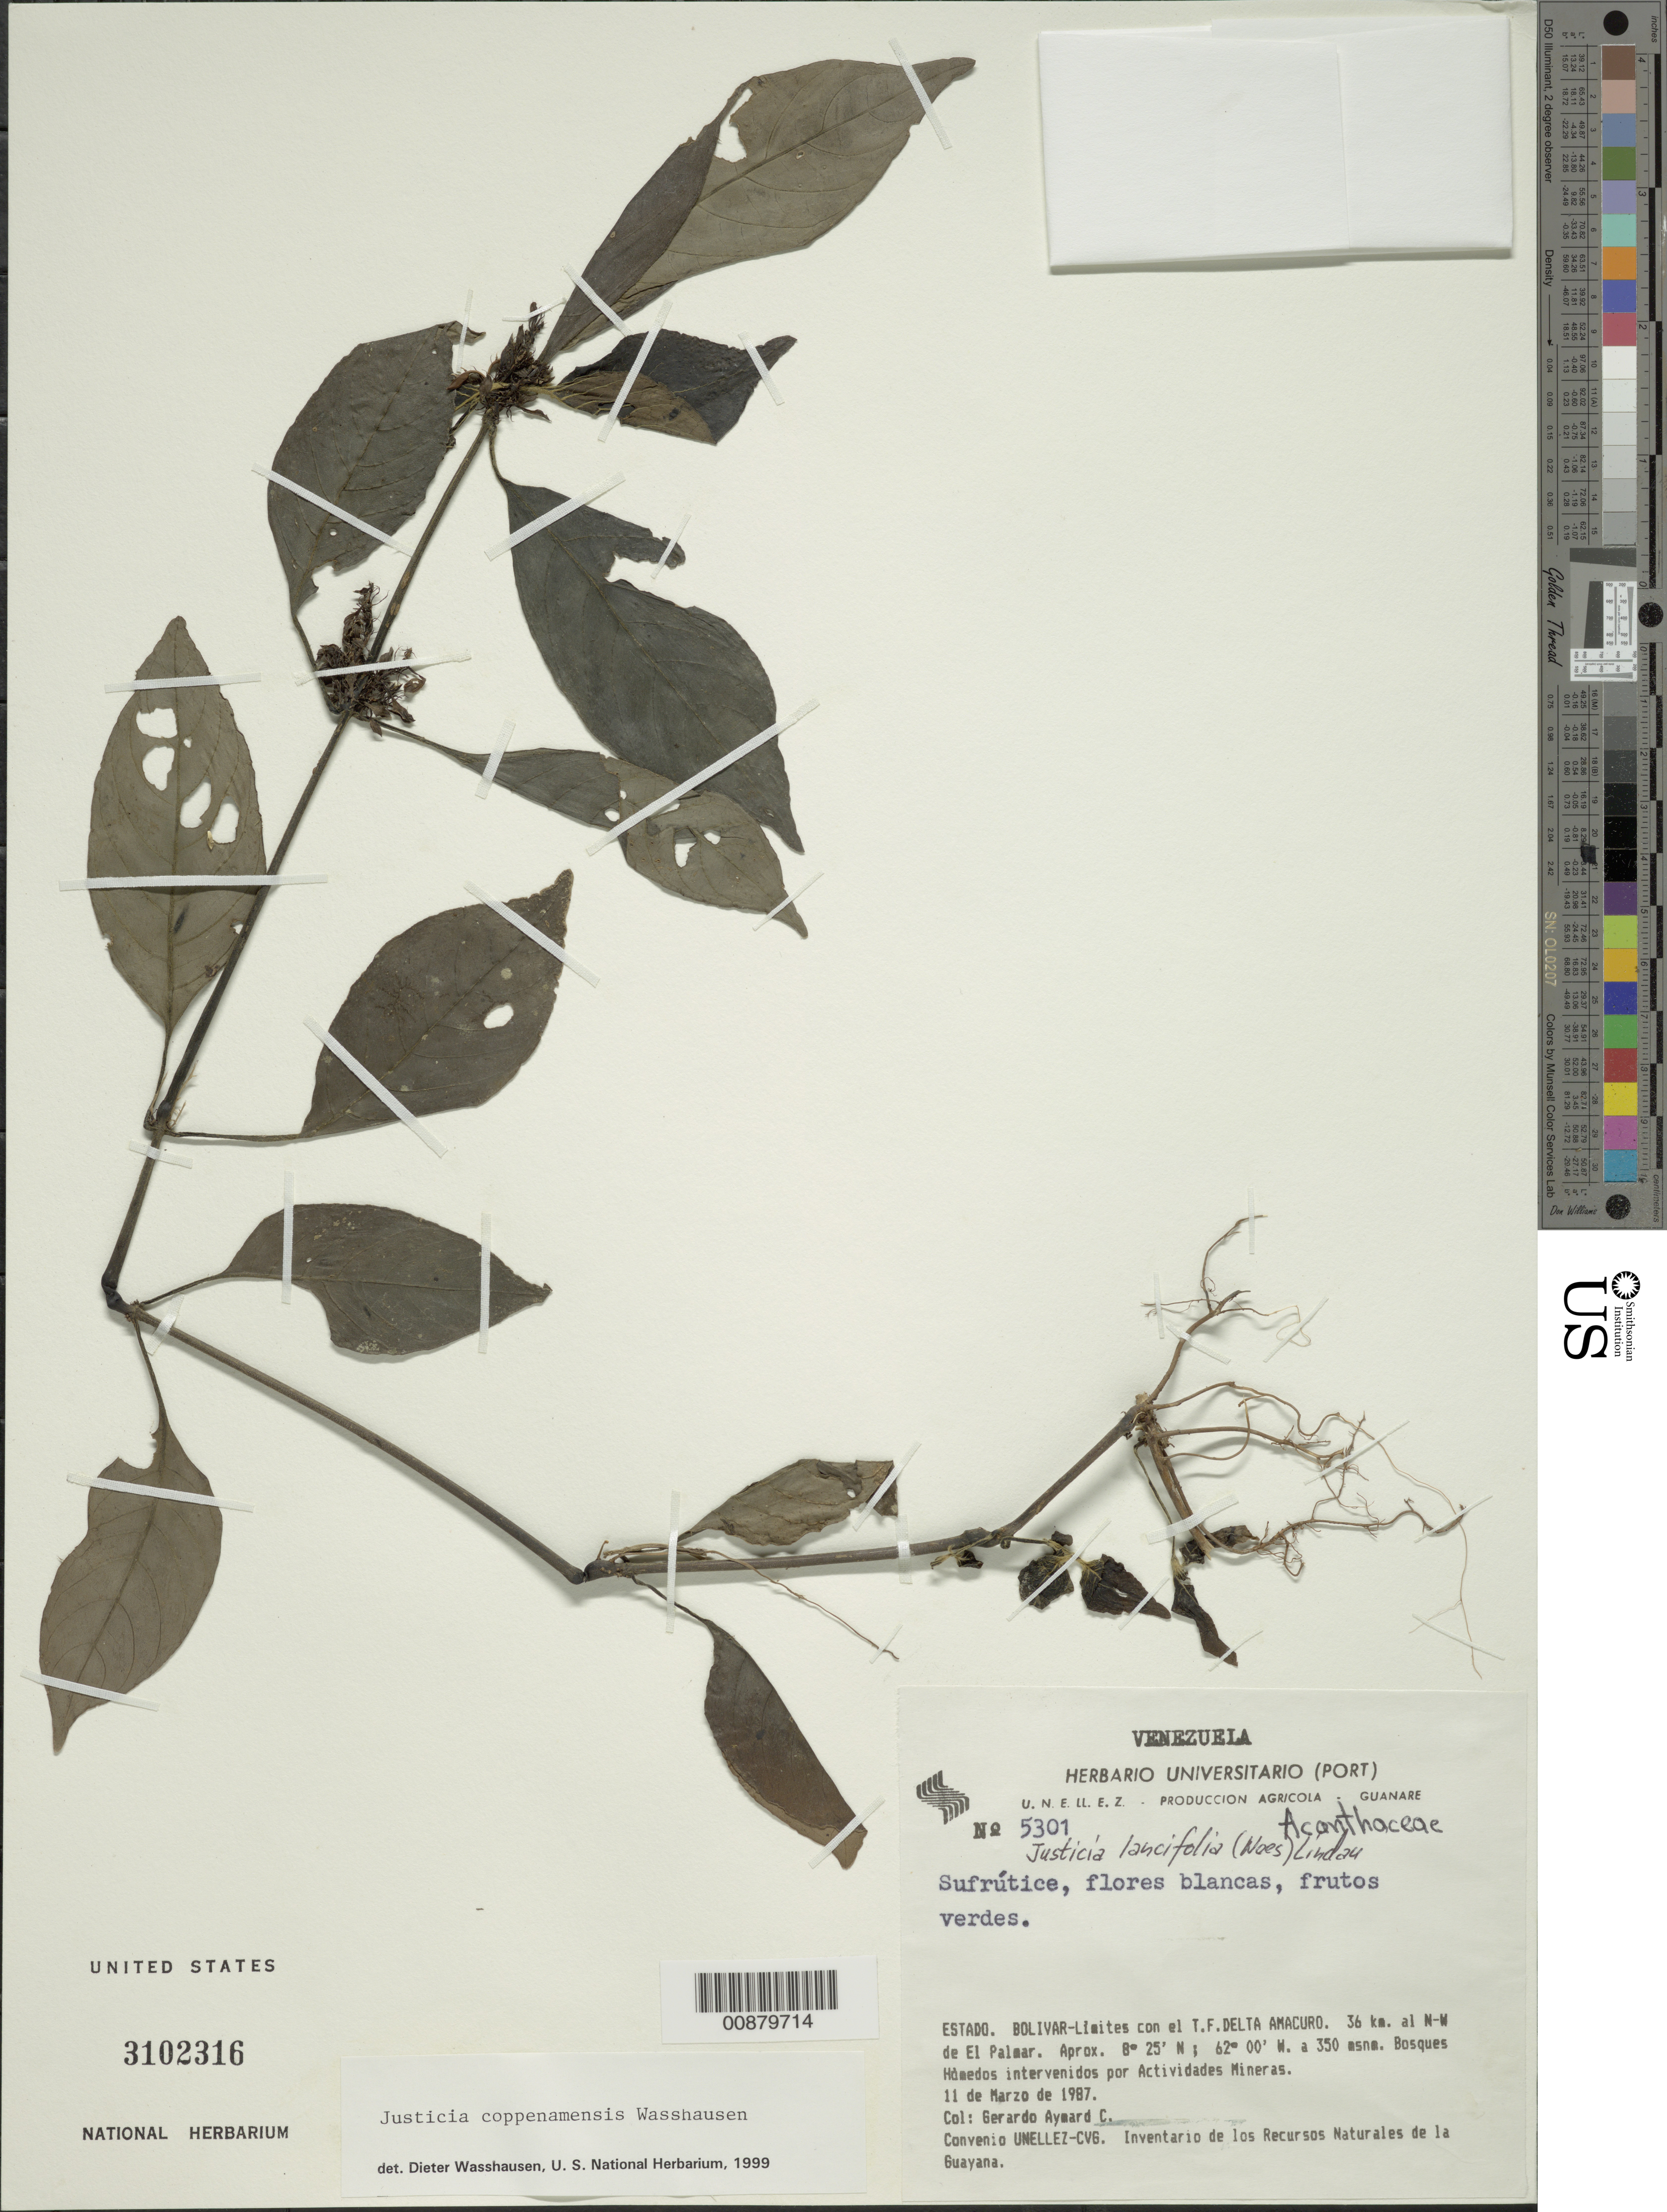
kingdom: Plantae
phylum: Tracheophyta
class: Magnoliopsida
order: Lamiales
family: Acanthaceae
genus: Justicia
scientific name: Justicia coppenamensis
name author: Wassh.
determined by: Wasshausen, Dieter C., (BOT), Smithsonian Institution - National Museum of Natural History (UNITED STATES)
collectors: G. A. Aymard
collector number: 5301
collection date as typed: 11-Mar-87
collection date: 1987-03-11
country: Venezuela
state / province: Bolívar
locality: El Palmar, 36 km al NW de; T.F. Delta Amacuro limites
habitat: Bosques humedos intervenidos por Actividades Mineras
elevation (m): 350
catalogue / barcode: US 3102316